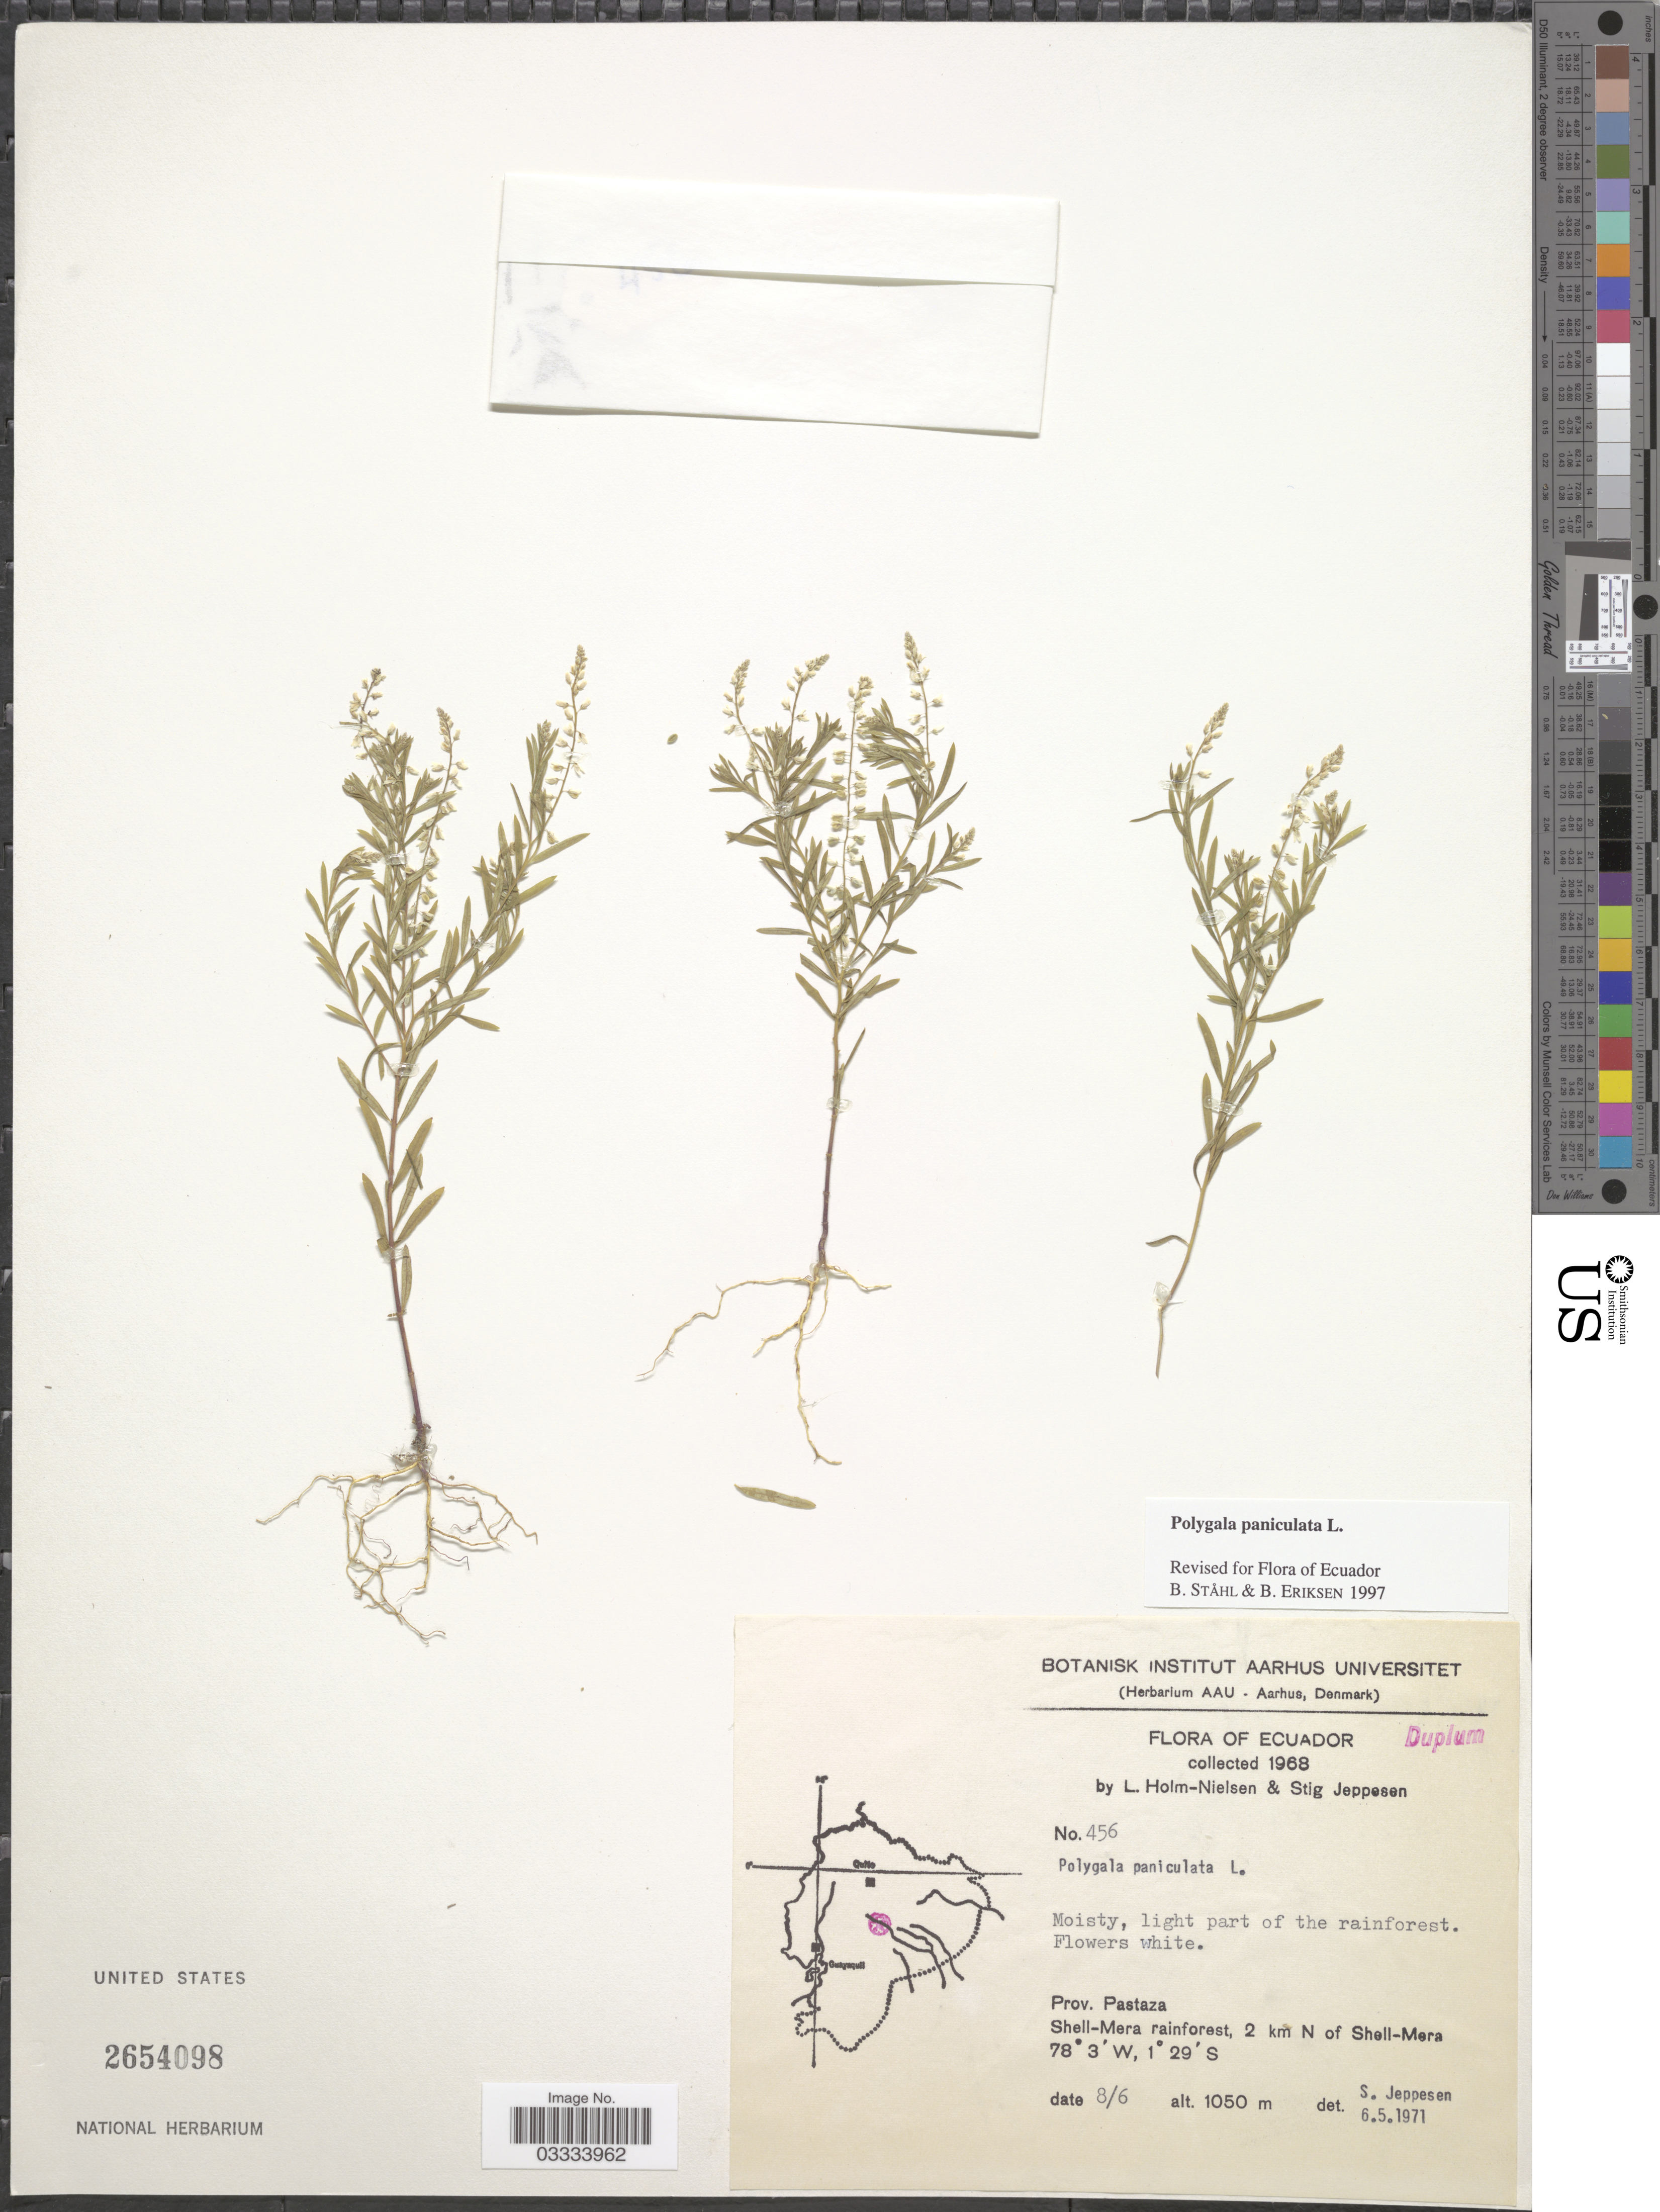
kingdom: Plantae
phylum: Tracheophyta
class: Magnoliopsida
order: Fabales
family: Polygalaceae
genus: Polygala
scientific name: Polygala paniculata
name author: L.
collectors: L. Holm-Nielsen & S. Jeppesen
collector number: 456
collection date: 1968-06-08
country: Ecuador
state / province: Pastaza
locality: Shell-Mera rainforest, 2 km N of Shell-Mera.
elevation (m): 1050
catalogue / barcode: US 2654098